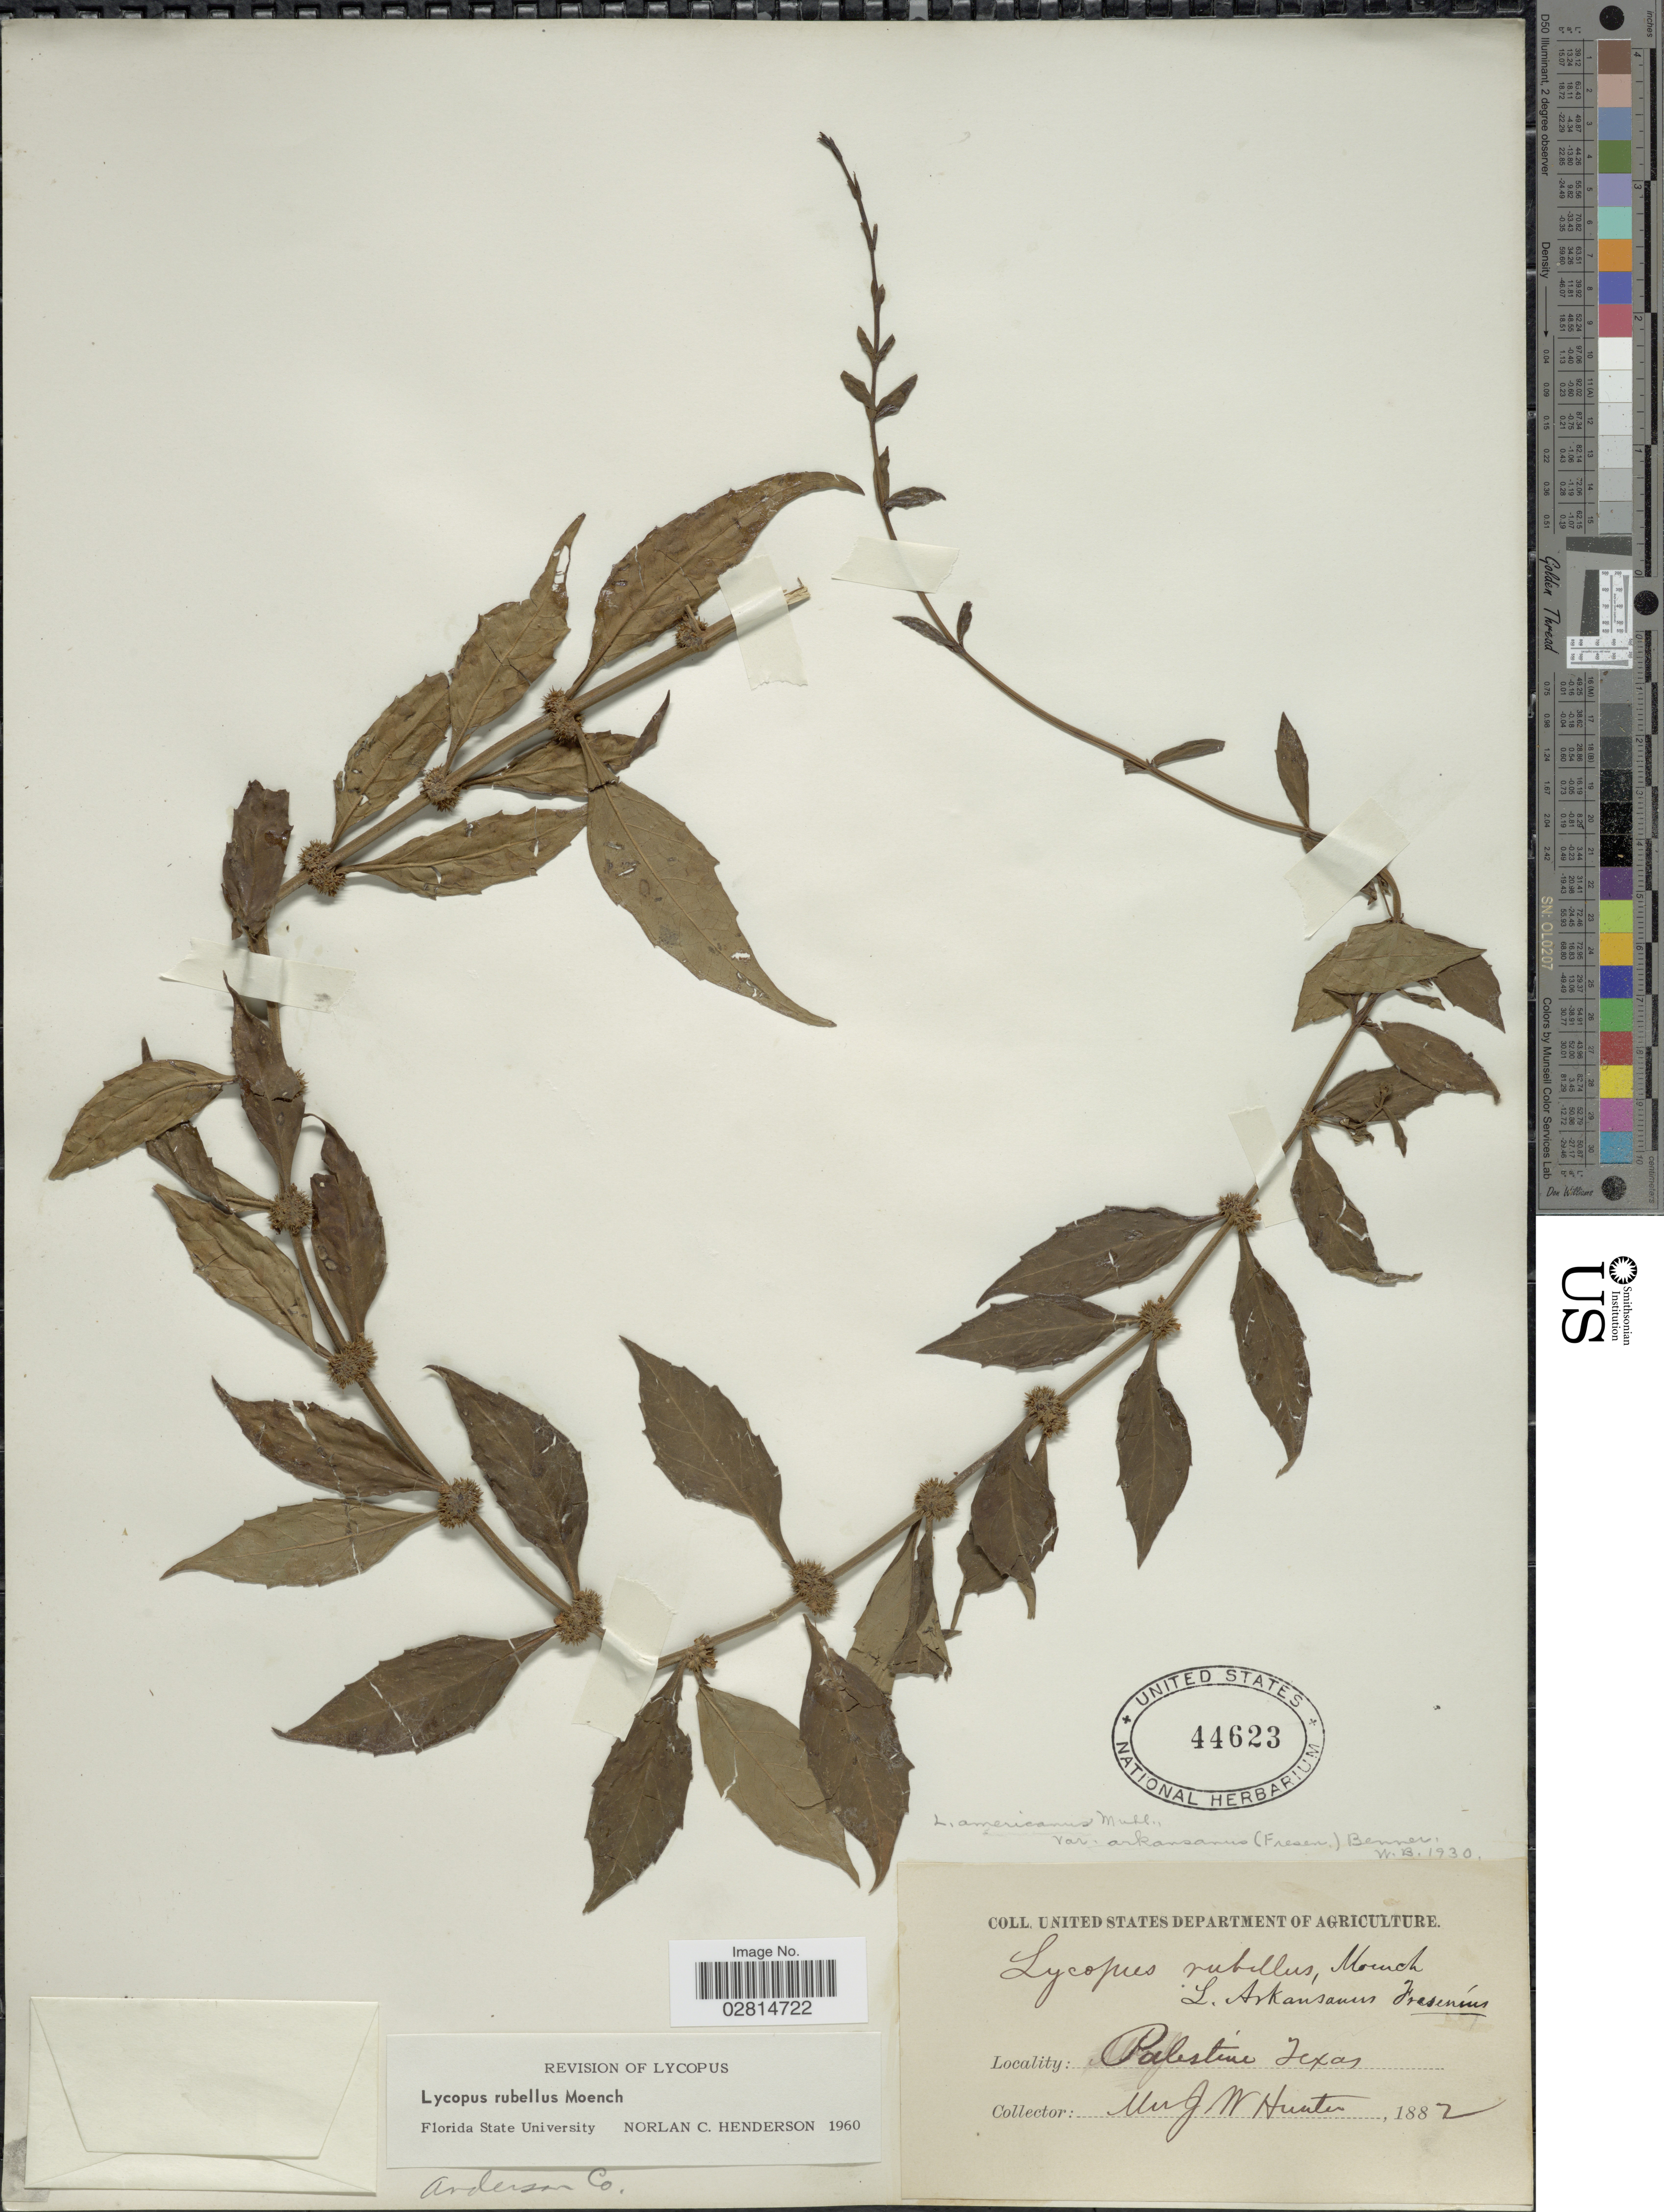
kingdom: Plantae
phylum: Tracheophyta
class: Magnoliopsida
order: Lamiales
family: Lamiaceae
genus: Lycopus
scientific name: Lycopus rubellus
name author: Moench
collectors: J. Hunter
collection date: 1882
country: United States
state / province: Texas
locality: Palestine. Anderson Co.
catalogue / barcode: US 44623